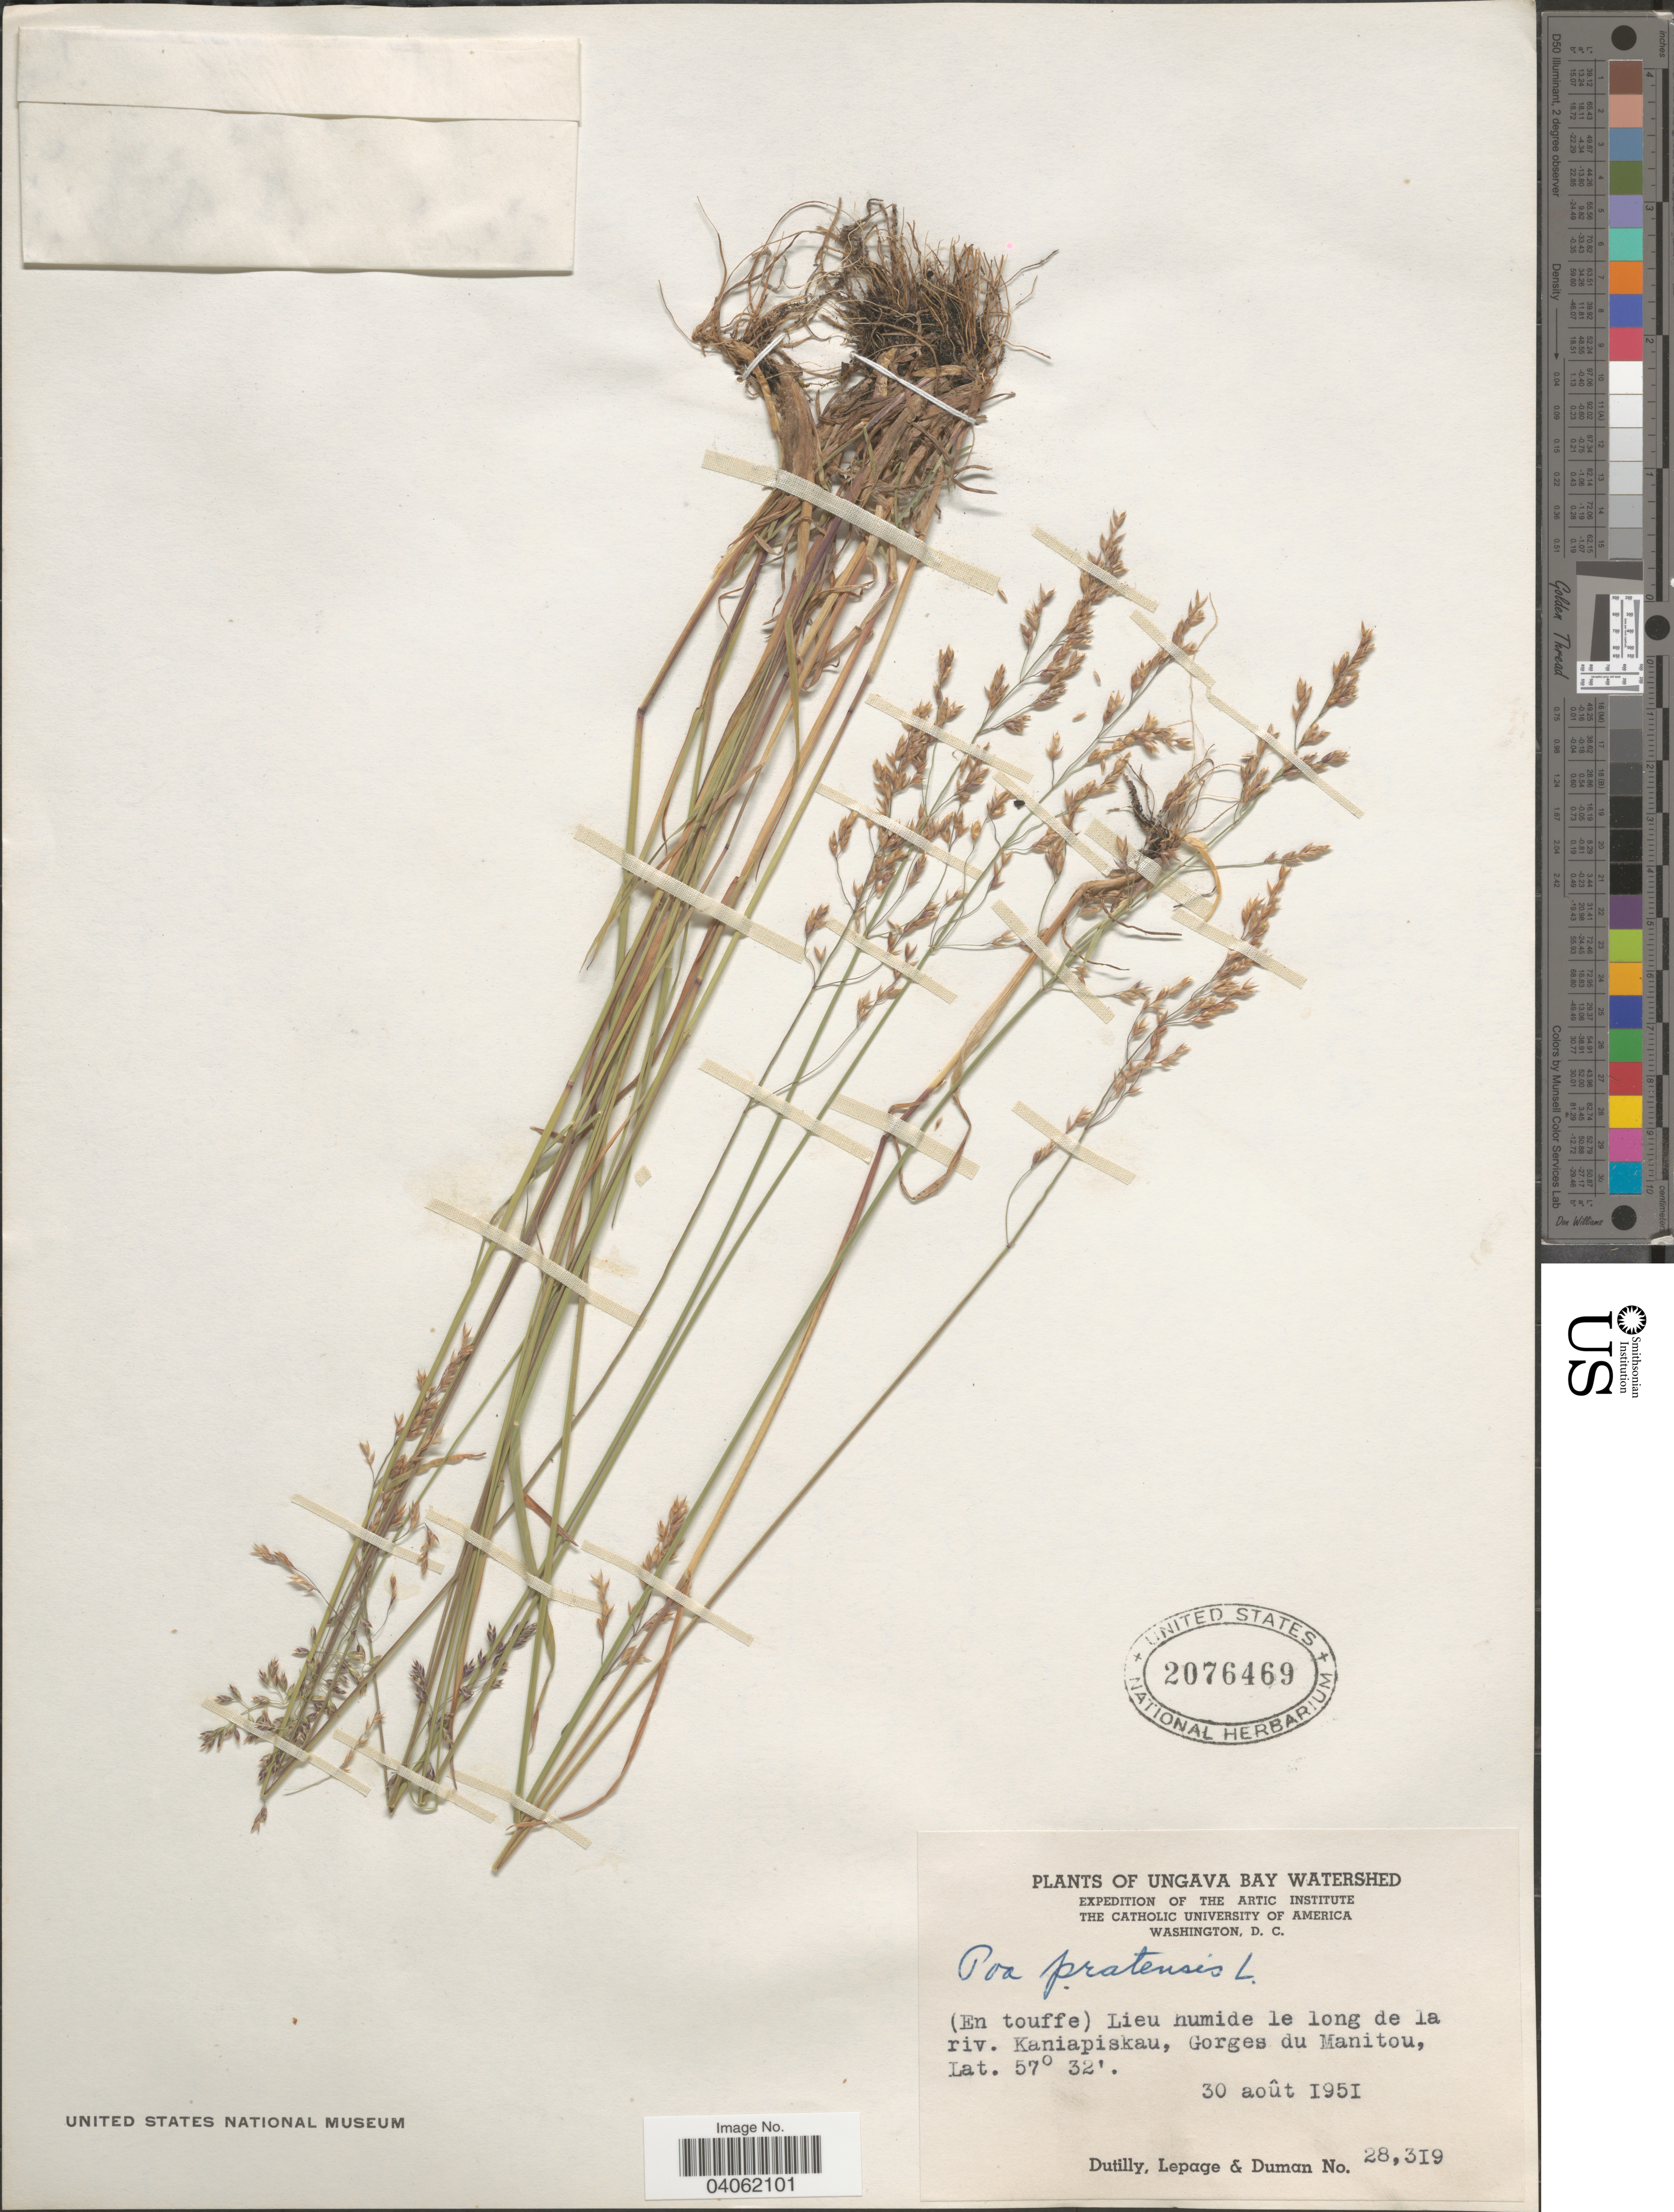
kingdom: Plantae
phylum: Tracheophyta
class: Liliopsida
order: Poales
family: Poaceae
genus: Poa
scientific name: Poa pratensis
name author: L.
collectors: -. Dutilly, -. LePage & -. Duman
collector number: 28319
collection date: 1951-08-30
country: Canada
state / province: Quebec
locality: Ungava Bay Watershed. (En touffe) Lieu humide le long de la riv. Kaniapiskau, Gorges du Manitou.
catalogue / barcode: US 2076469